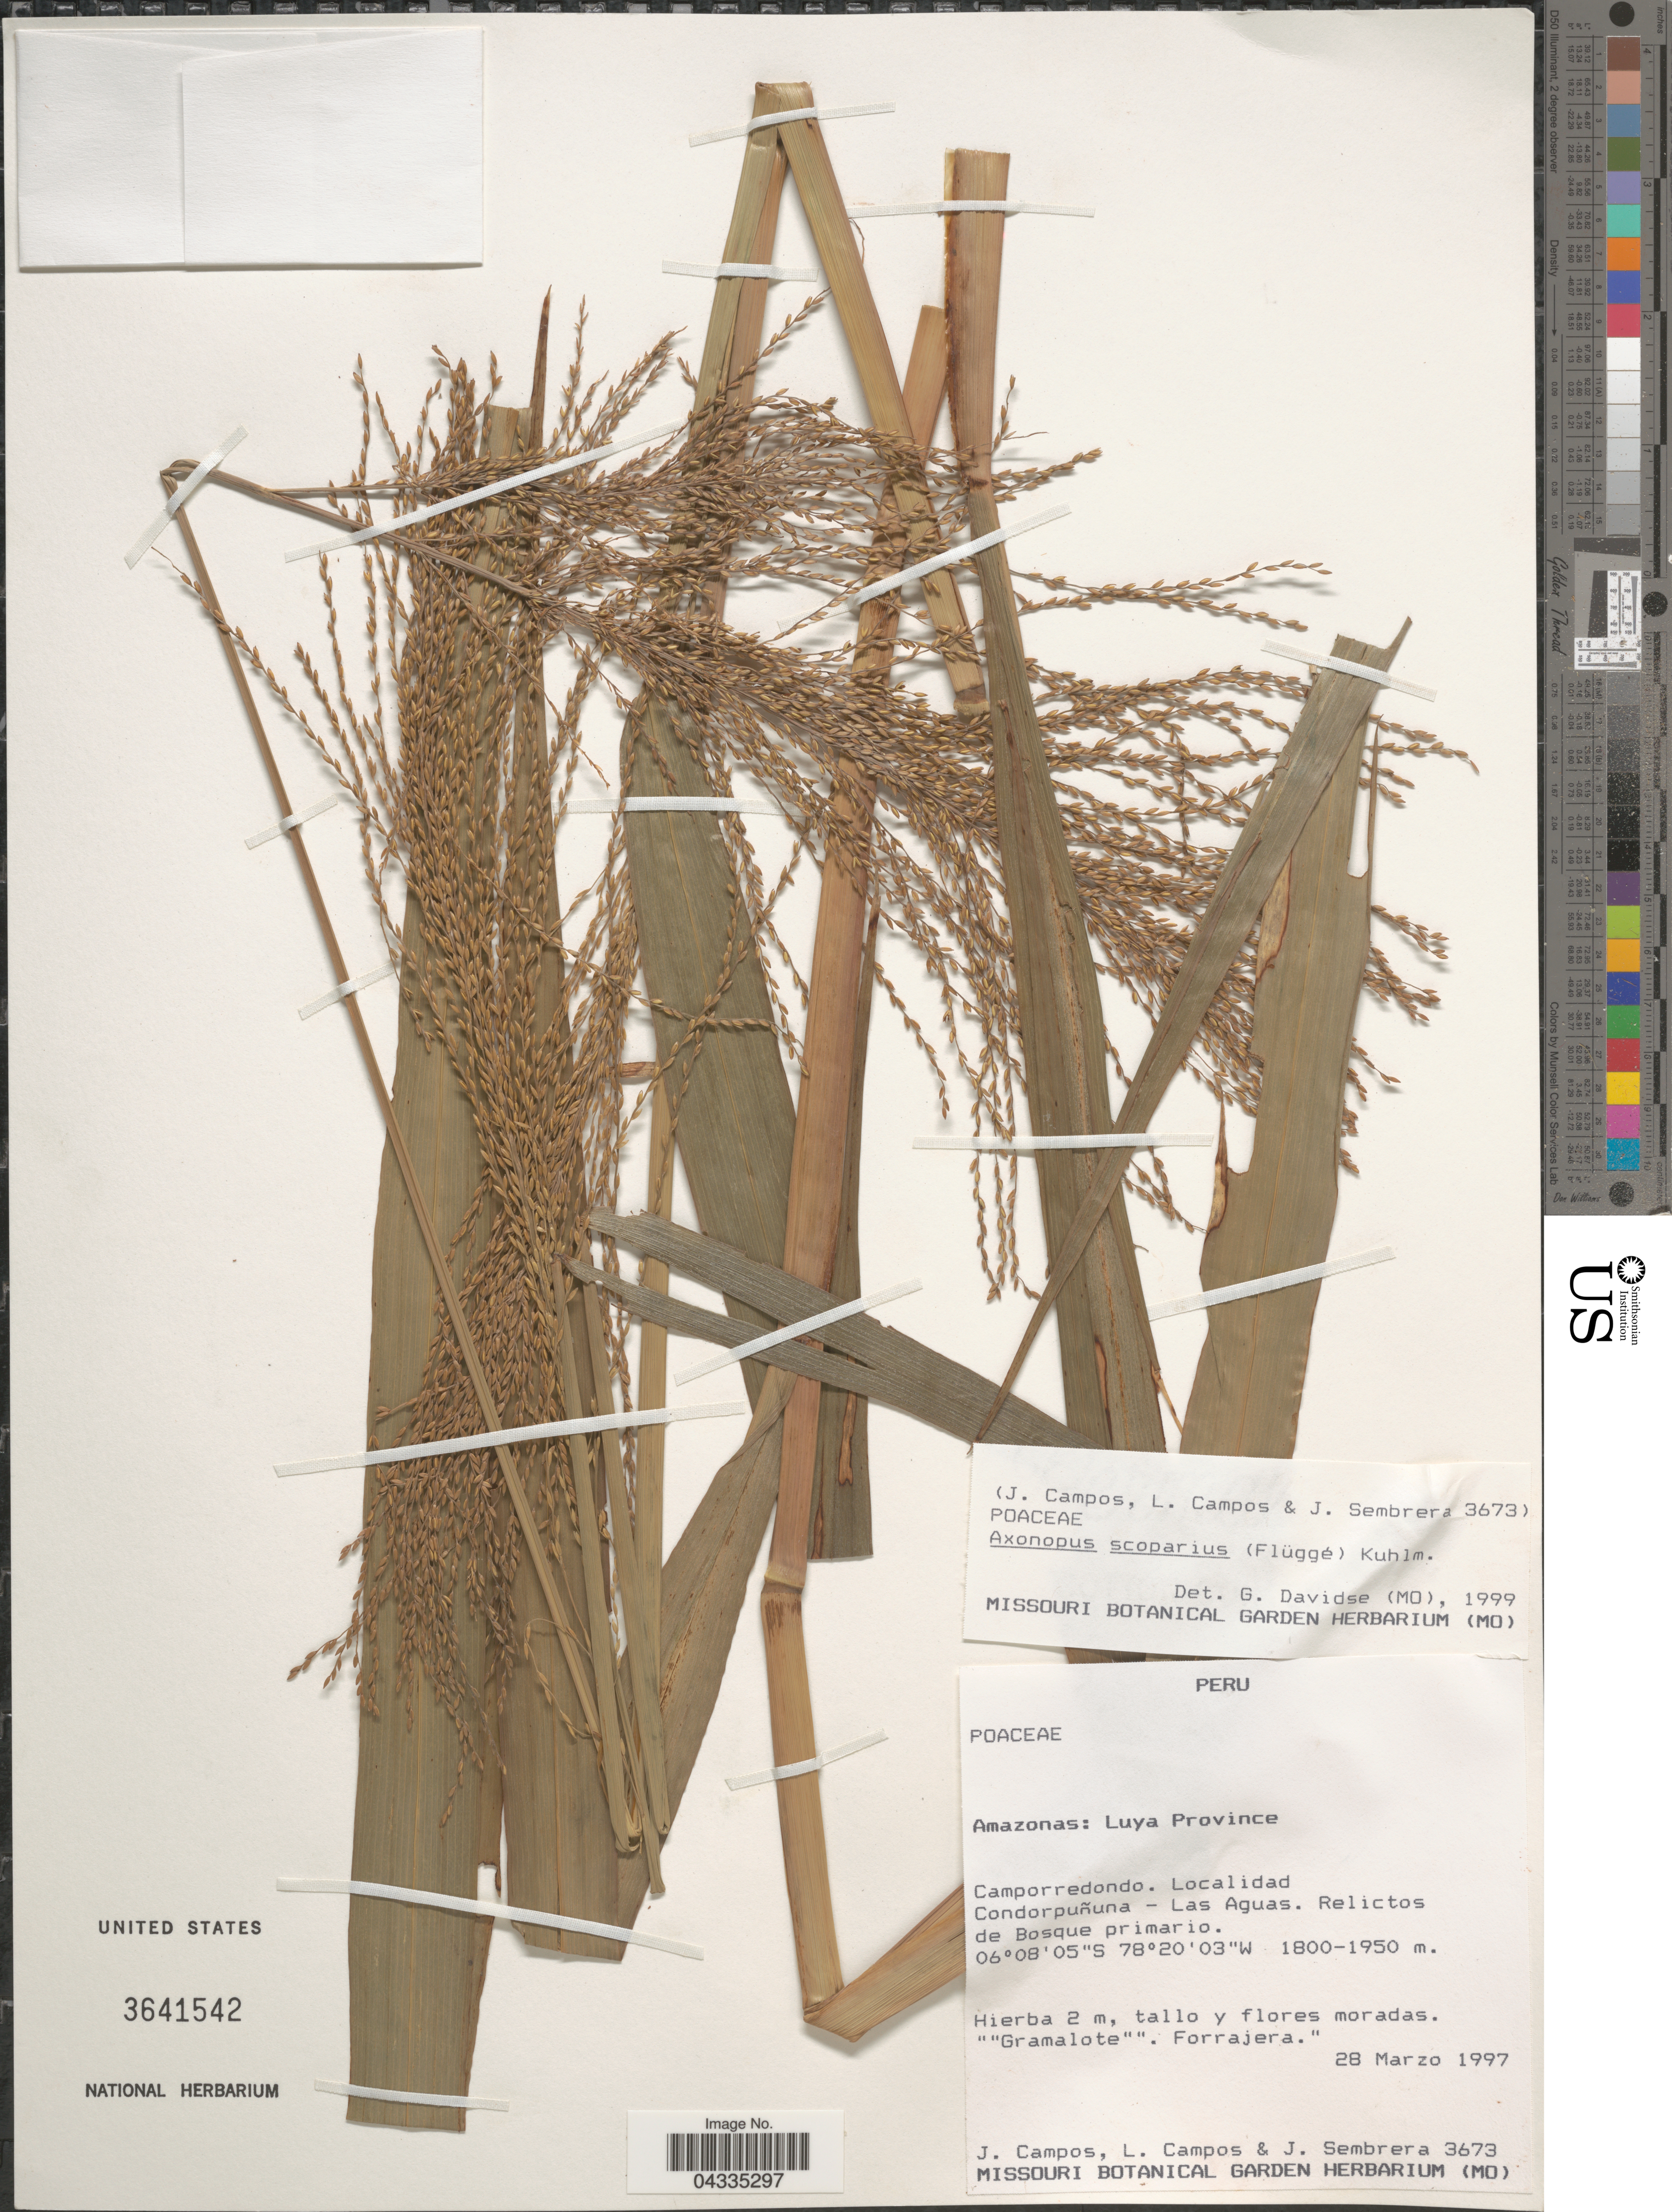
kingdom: Plantae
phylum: Tracheophyta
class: Liliopsida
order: Poales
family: Poaceae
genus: Axonopus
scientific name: Axonopus scoparius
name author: (Flüggé) Kuhlm.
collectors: J. Campos, L. Campos & J. Sembrera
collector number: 3673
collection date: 1997-03-28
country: Peru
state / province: Amazonas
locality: Luya Province. Camporredondo. Localidad. Condorpuñuna-Las Aguas. Relictos de Bosque primario.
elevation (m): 1800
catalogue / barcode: US 3641542